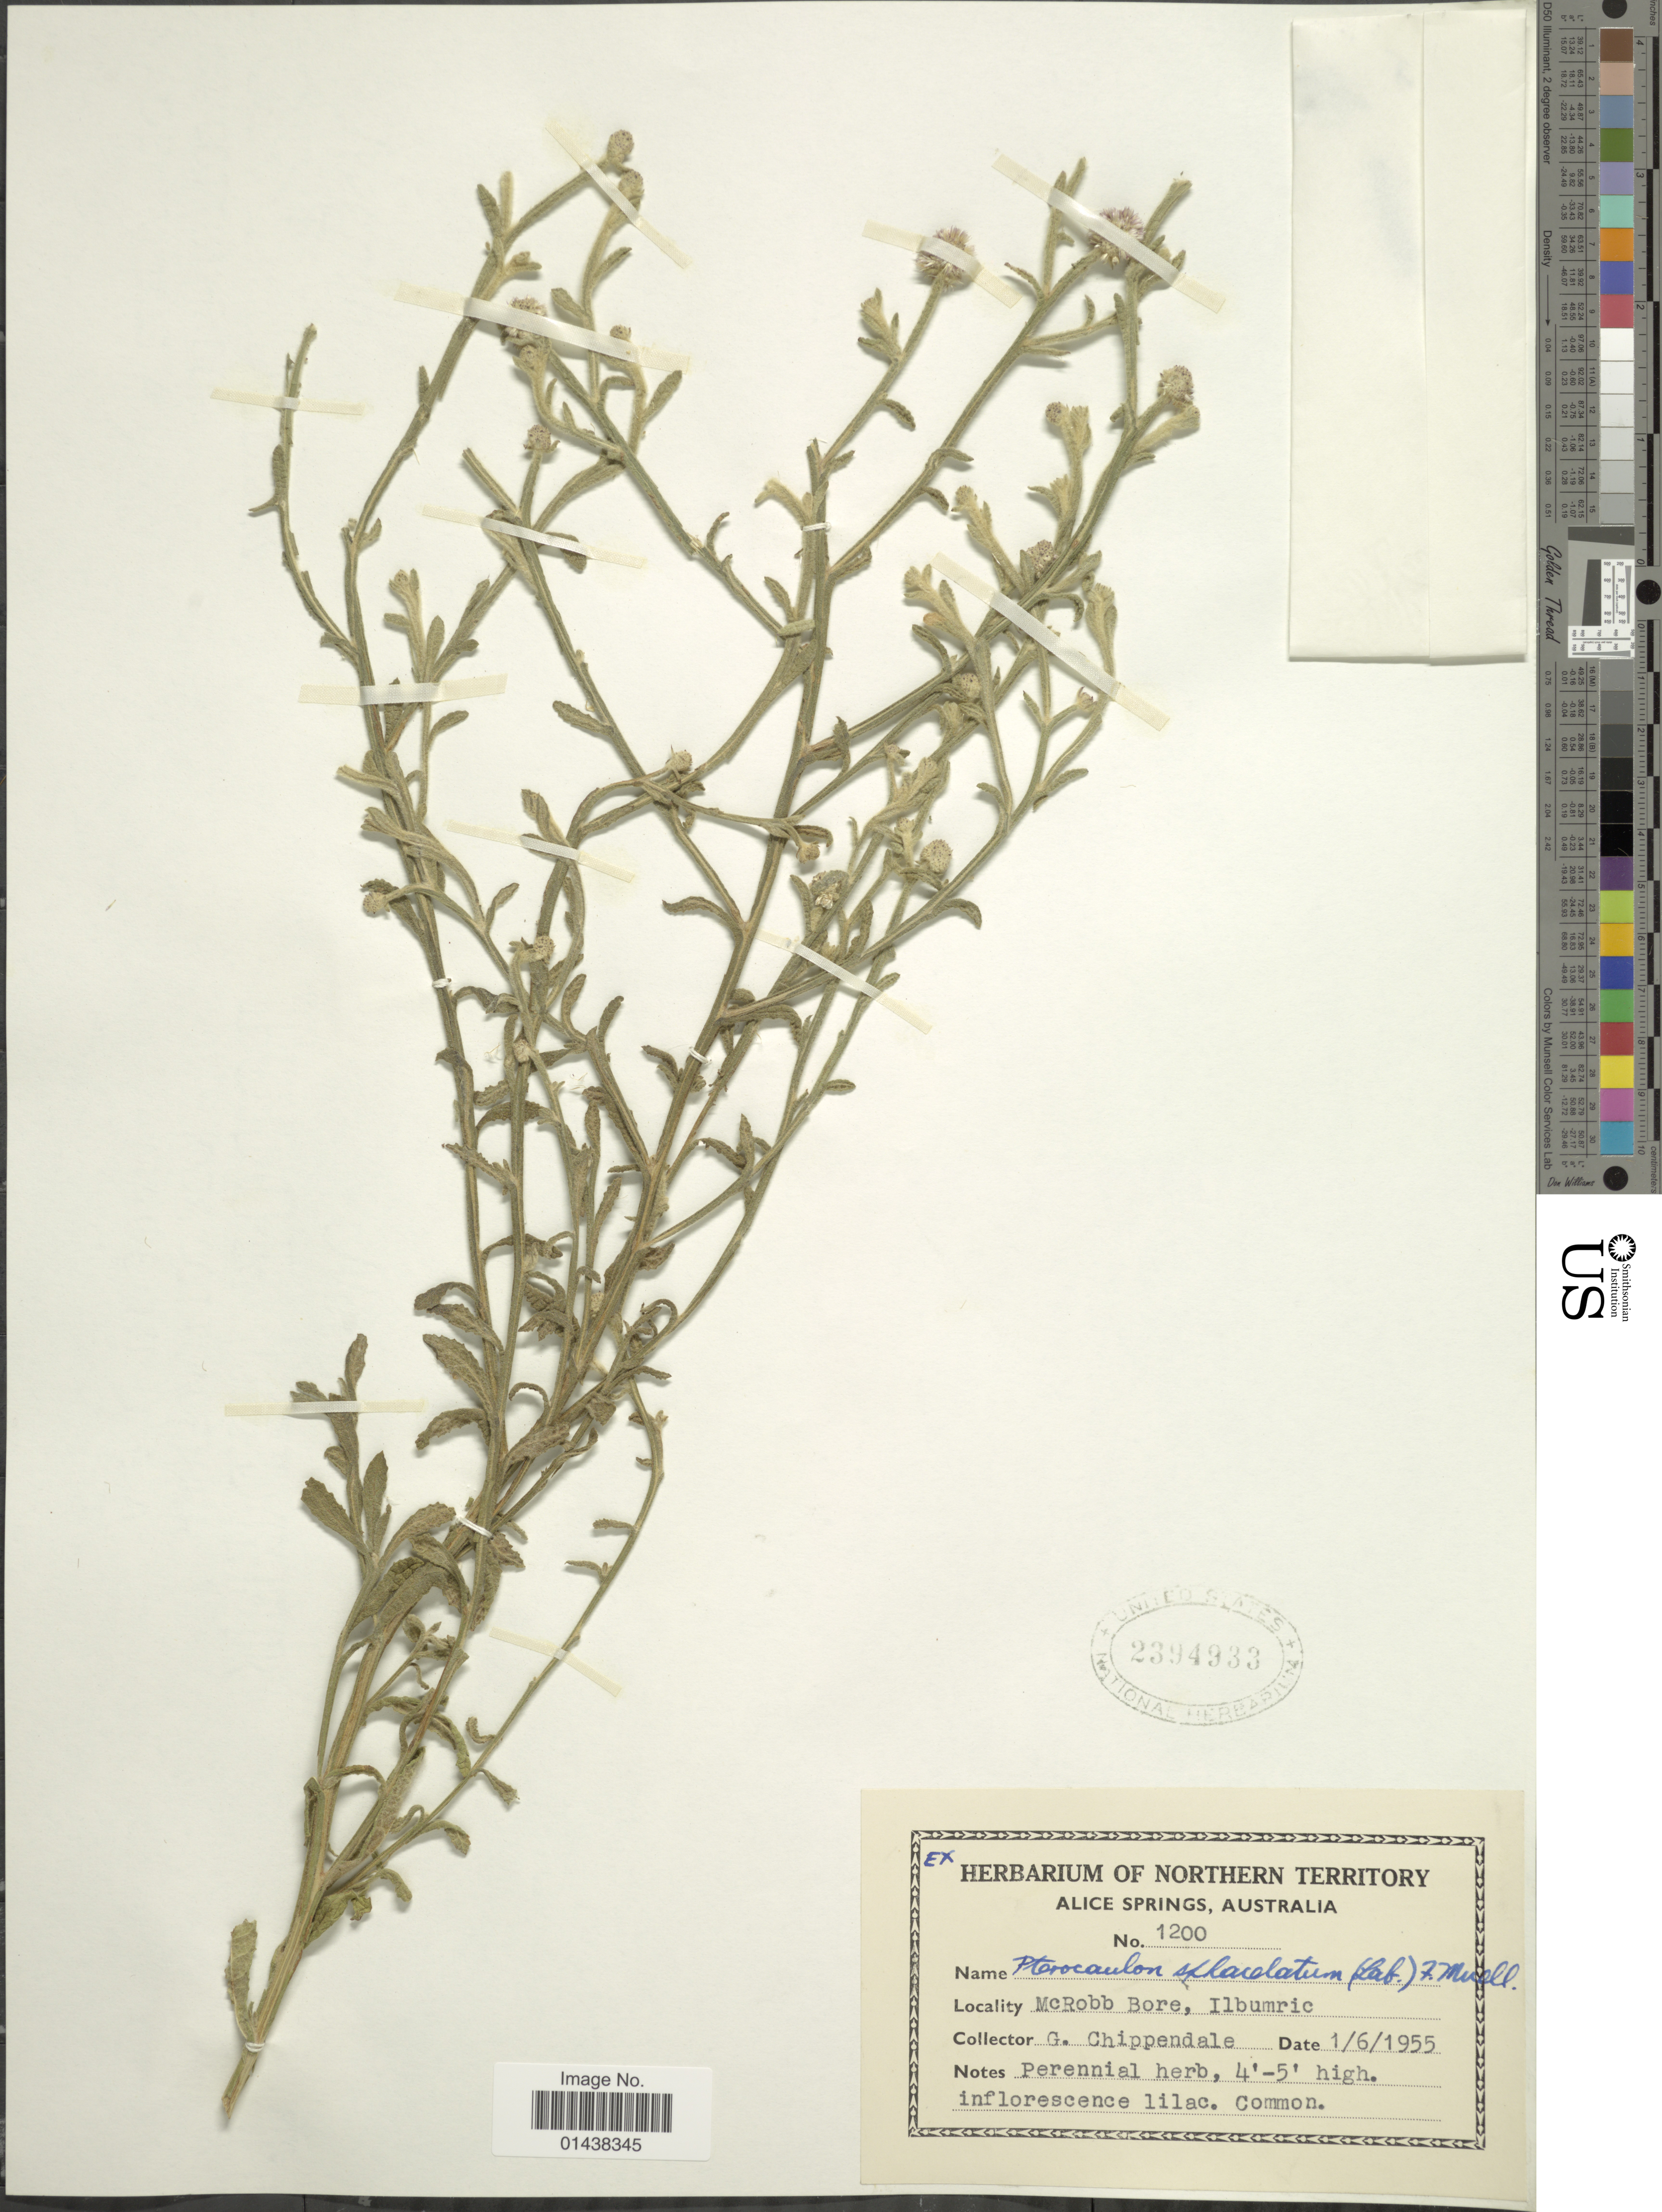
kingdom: Plantae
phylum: Tracheophyta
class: Magnoliopsida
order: Asterales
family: Asteraceae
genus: Pterocaulon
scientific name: Pterocaulon sphacelatum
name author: (Labill.) F. Muell.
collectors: G. Chippendale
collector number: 1200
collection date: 1955-06-01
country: Australia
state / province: Northern Territory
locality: McRobb Bore, Ilbumric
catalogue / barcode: US 2394933